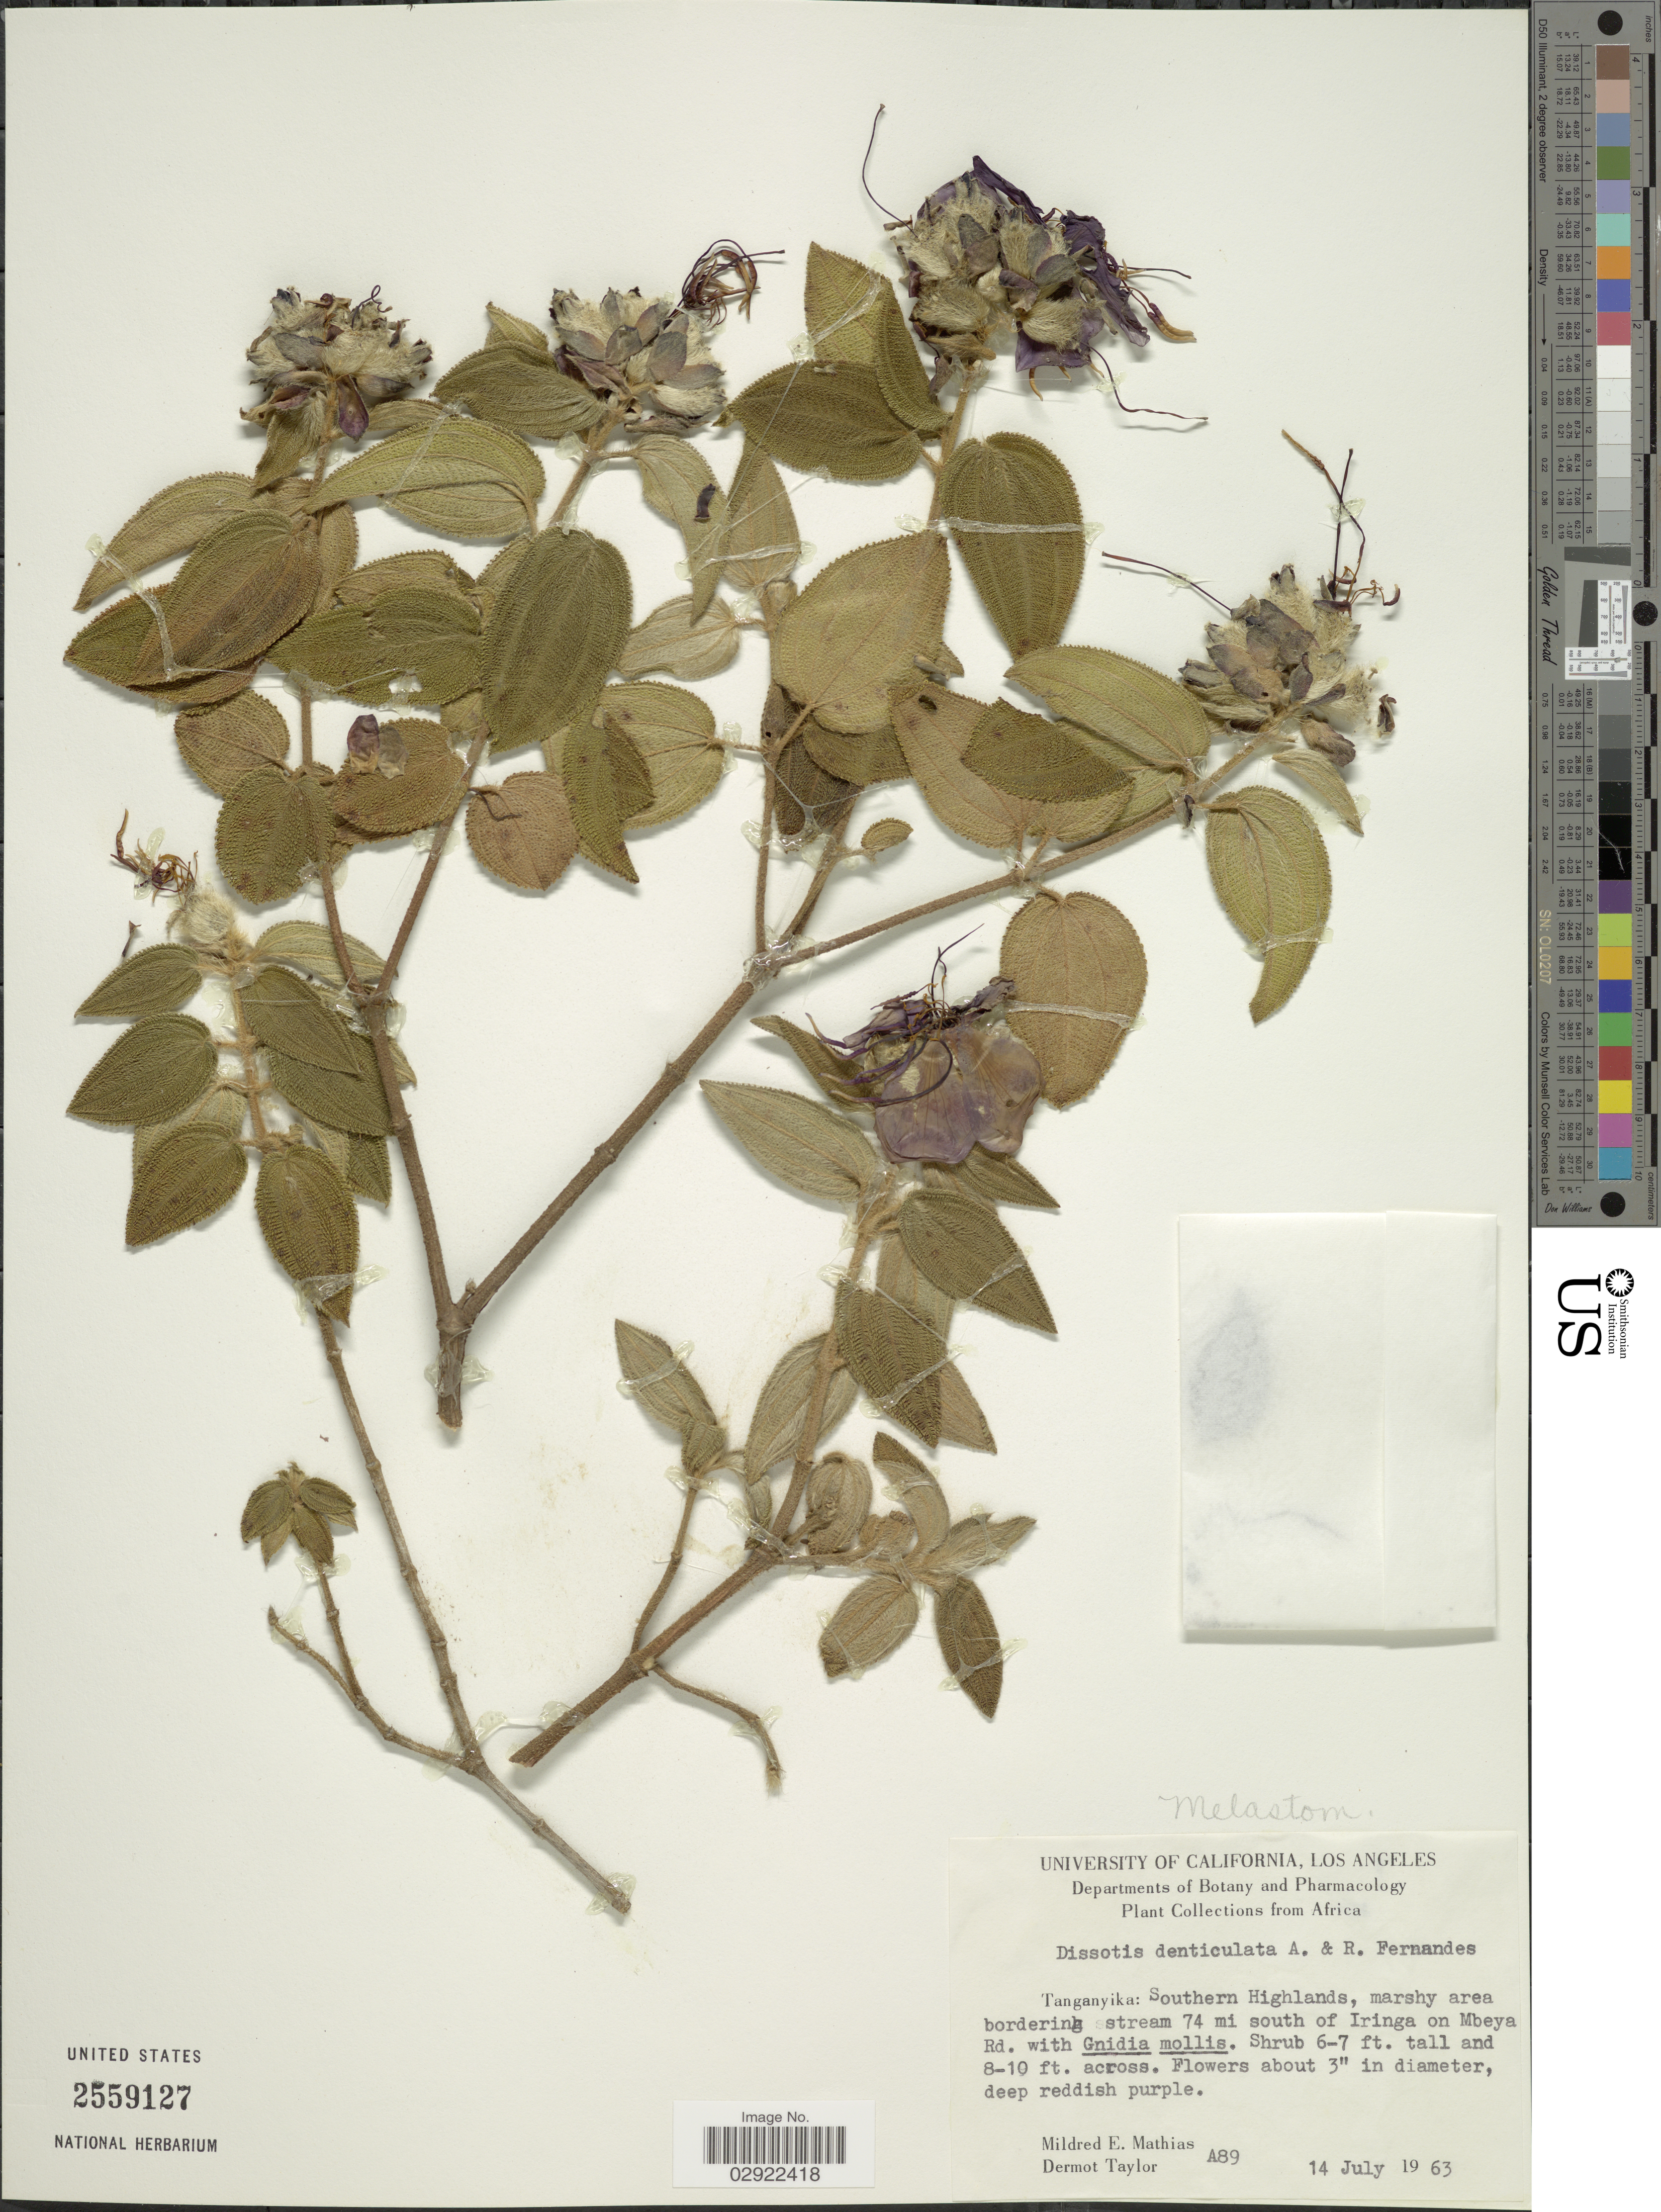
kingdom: Plantae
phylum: Tracheophyta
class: Magnoliopsida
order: Myrtales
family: Melastomataceae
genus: Rosettea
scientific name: Rosettea denticulata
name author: (A. Fern. & R. Fern.) Ver.-Lib. & G. Kadereit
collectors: M. E. Mathias & D. Taylor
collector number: A89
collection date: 1963-07-14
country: Tanzania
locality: Tanganyika: Southern Highlands, marshy area bordering stream 74 mi south of Iringa on Mbeya Rd.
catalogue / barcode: US 2559127